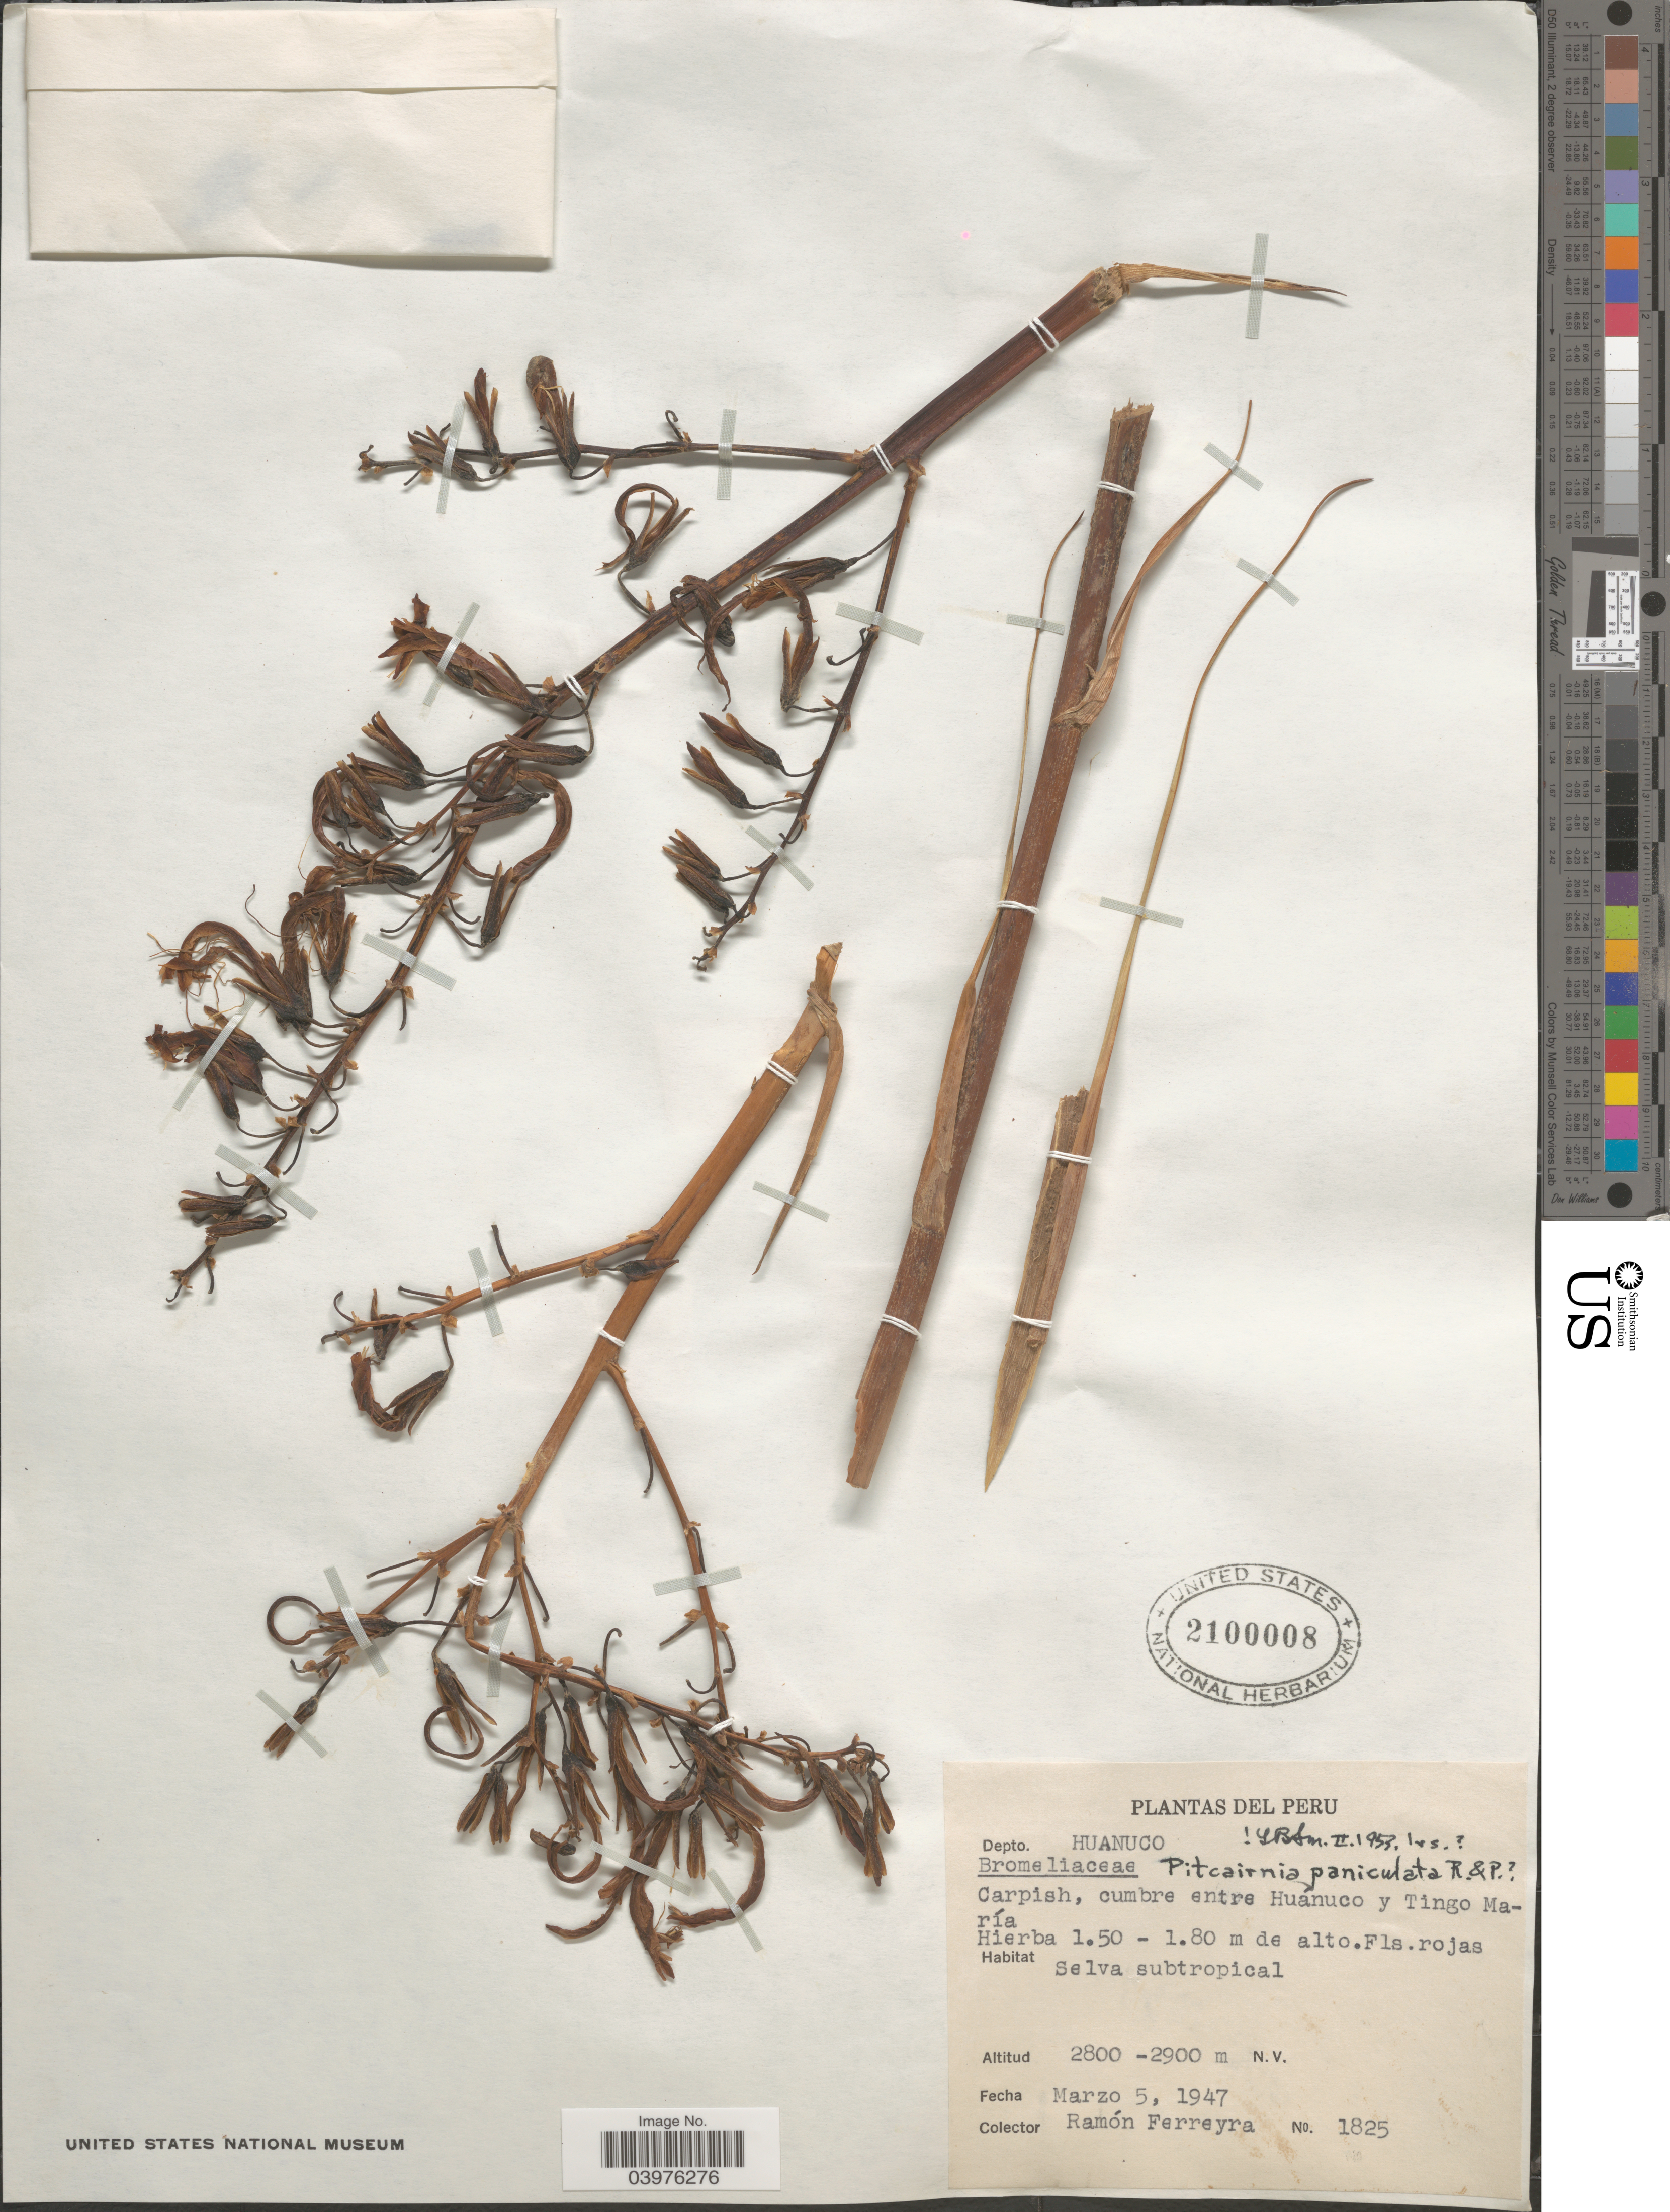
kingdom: Plantae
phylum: Tracheophyta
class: Liliopsida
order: Poales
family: Bromeliaceae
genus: Pitcairnia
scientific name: Pitcairnia paniculata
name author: (Ruiz & Pav.) Ruiz & Pav.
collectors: R. A. Ferreyra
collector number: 1825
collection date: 1947-03-05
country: Peru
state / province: Huánuco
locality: Depto. Huanuco. Carpish, cumbre entre Huanuco y Tingo María.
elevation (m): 2800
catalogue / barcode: US 2100008